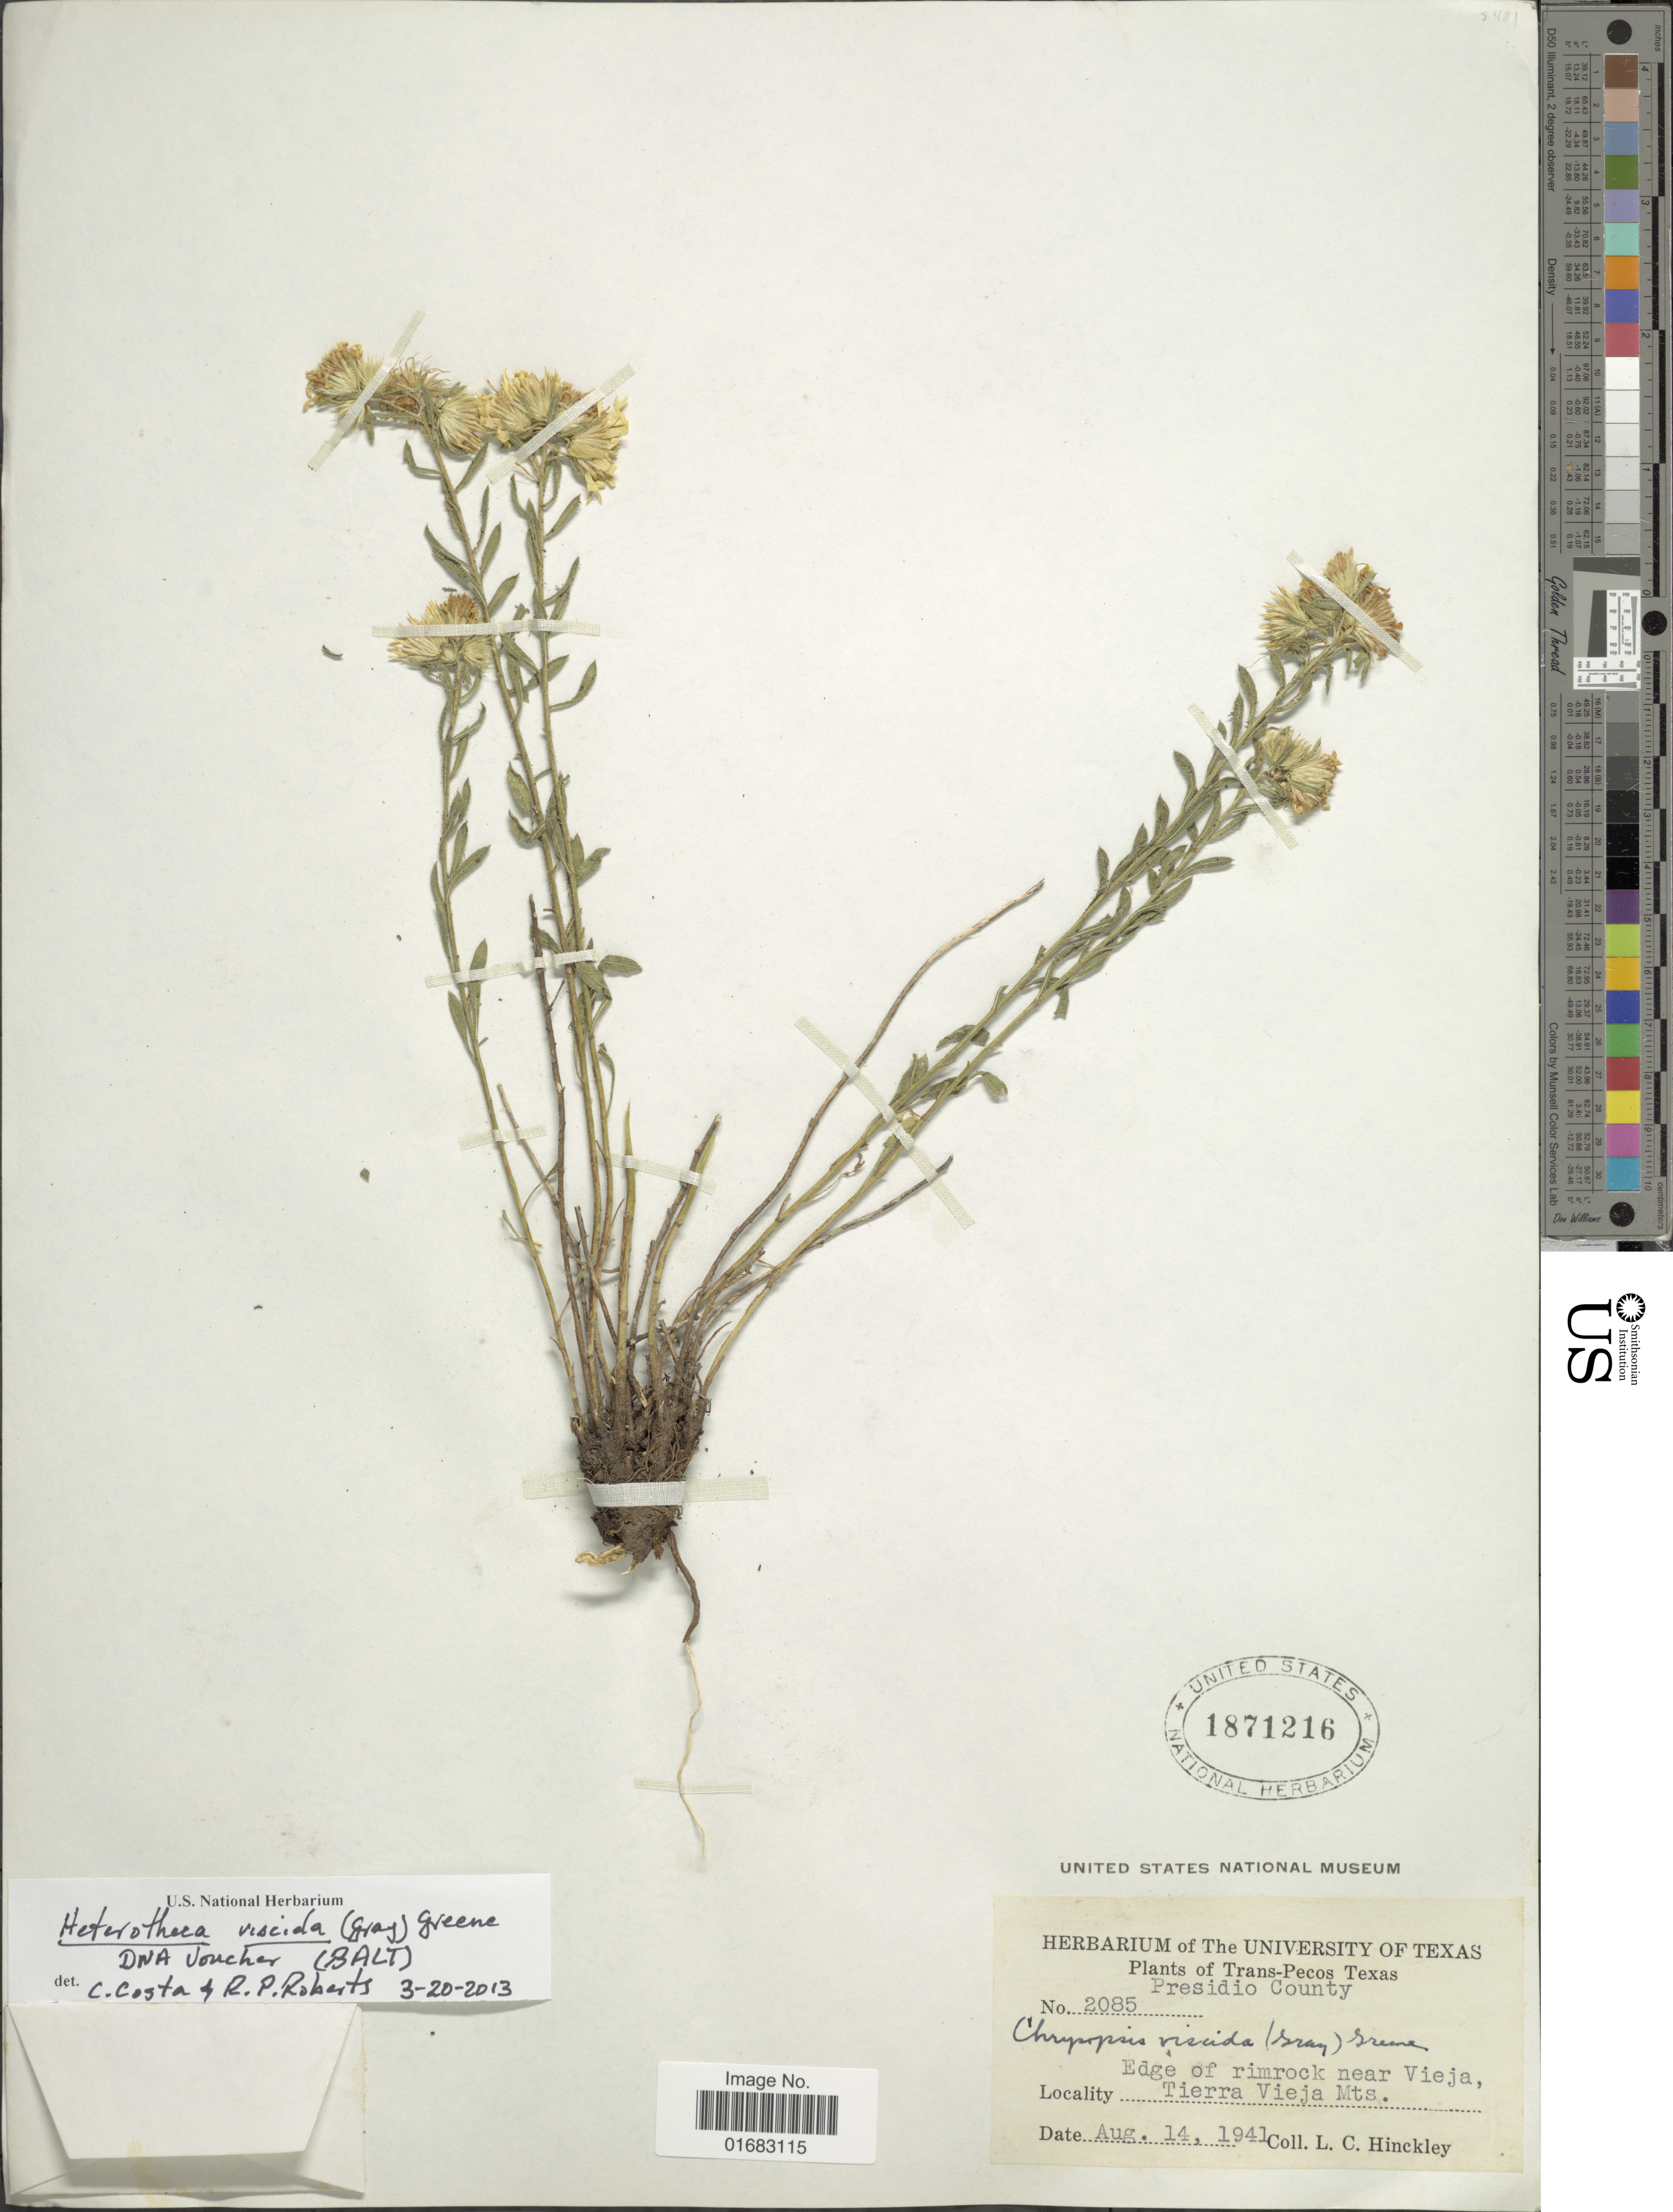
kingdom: Plantae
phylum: Tracheophyta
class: Magnoliopsida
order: Asterales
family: Asteraceae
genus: Heterotheca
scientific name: Heterotheca viscida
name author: (A. Gray) V.L. Harms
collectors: L. Hinckley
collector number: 2085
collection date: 1941-08-14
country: United States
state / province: Texas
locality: Trans-Pecos Texas. Presidio County. Edge of rimrock near Vieja, Tierra Viega Mts.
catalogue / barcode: US 1871216